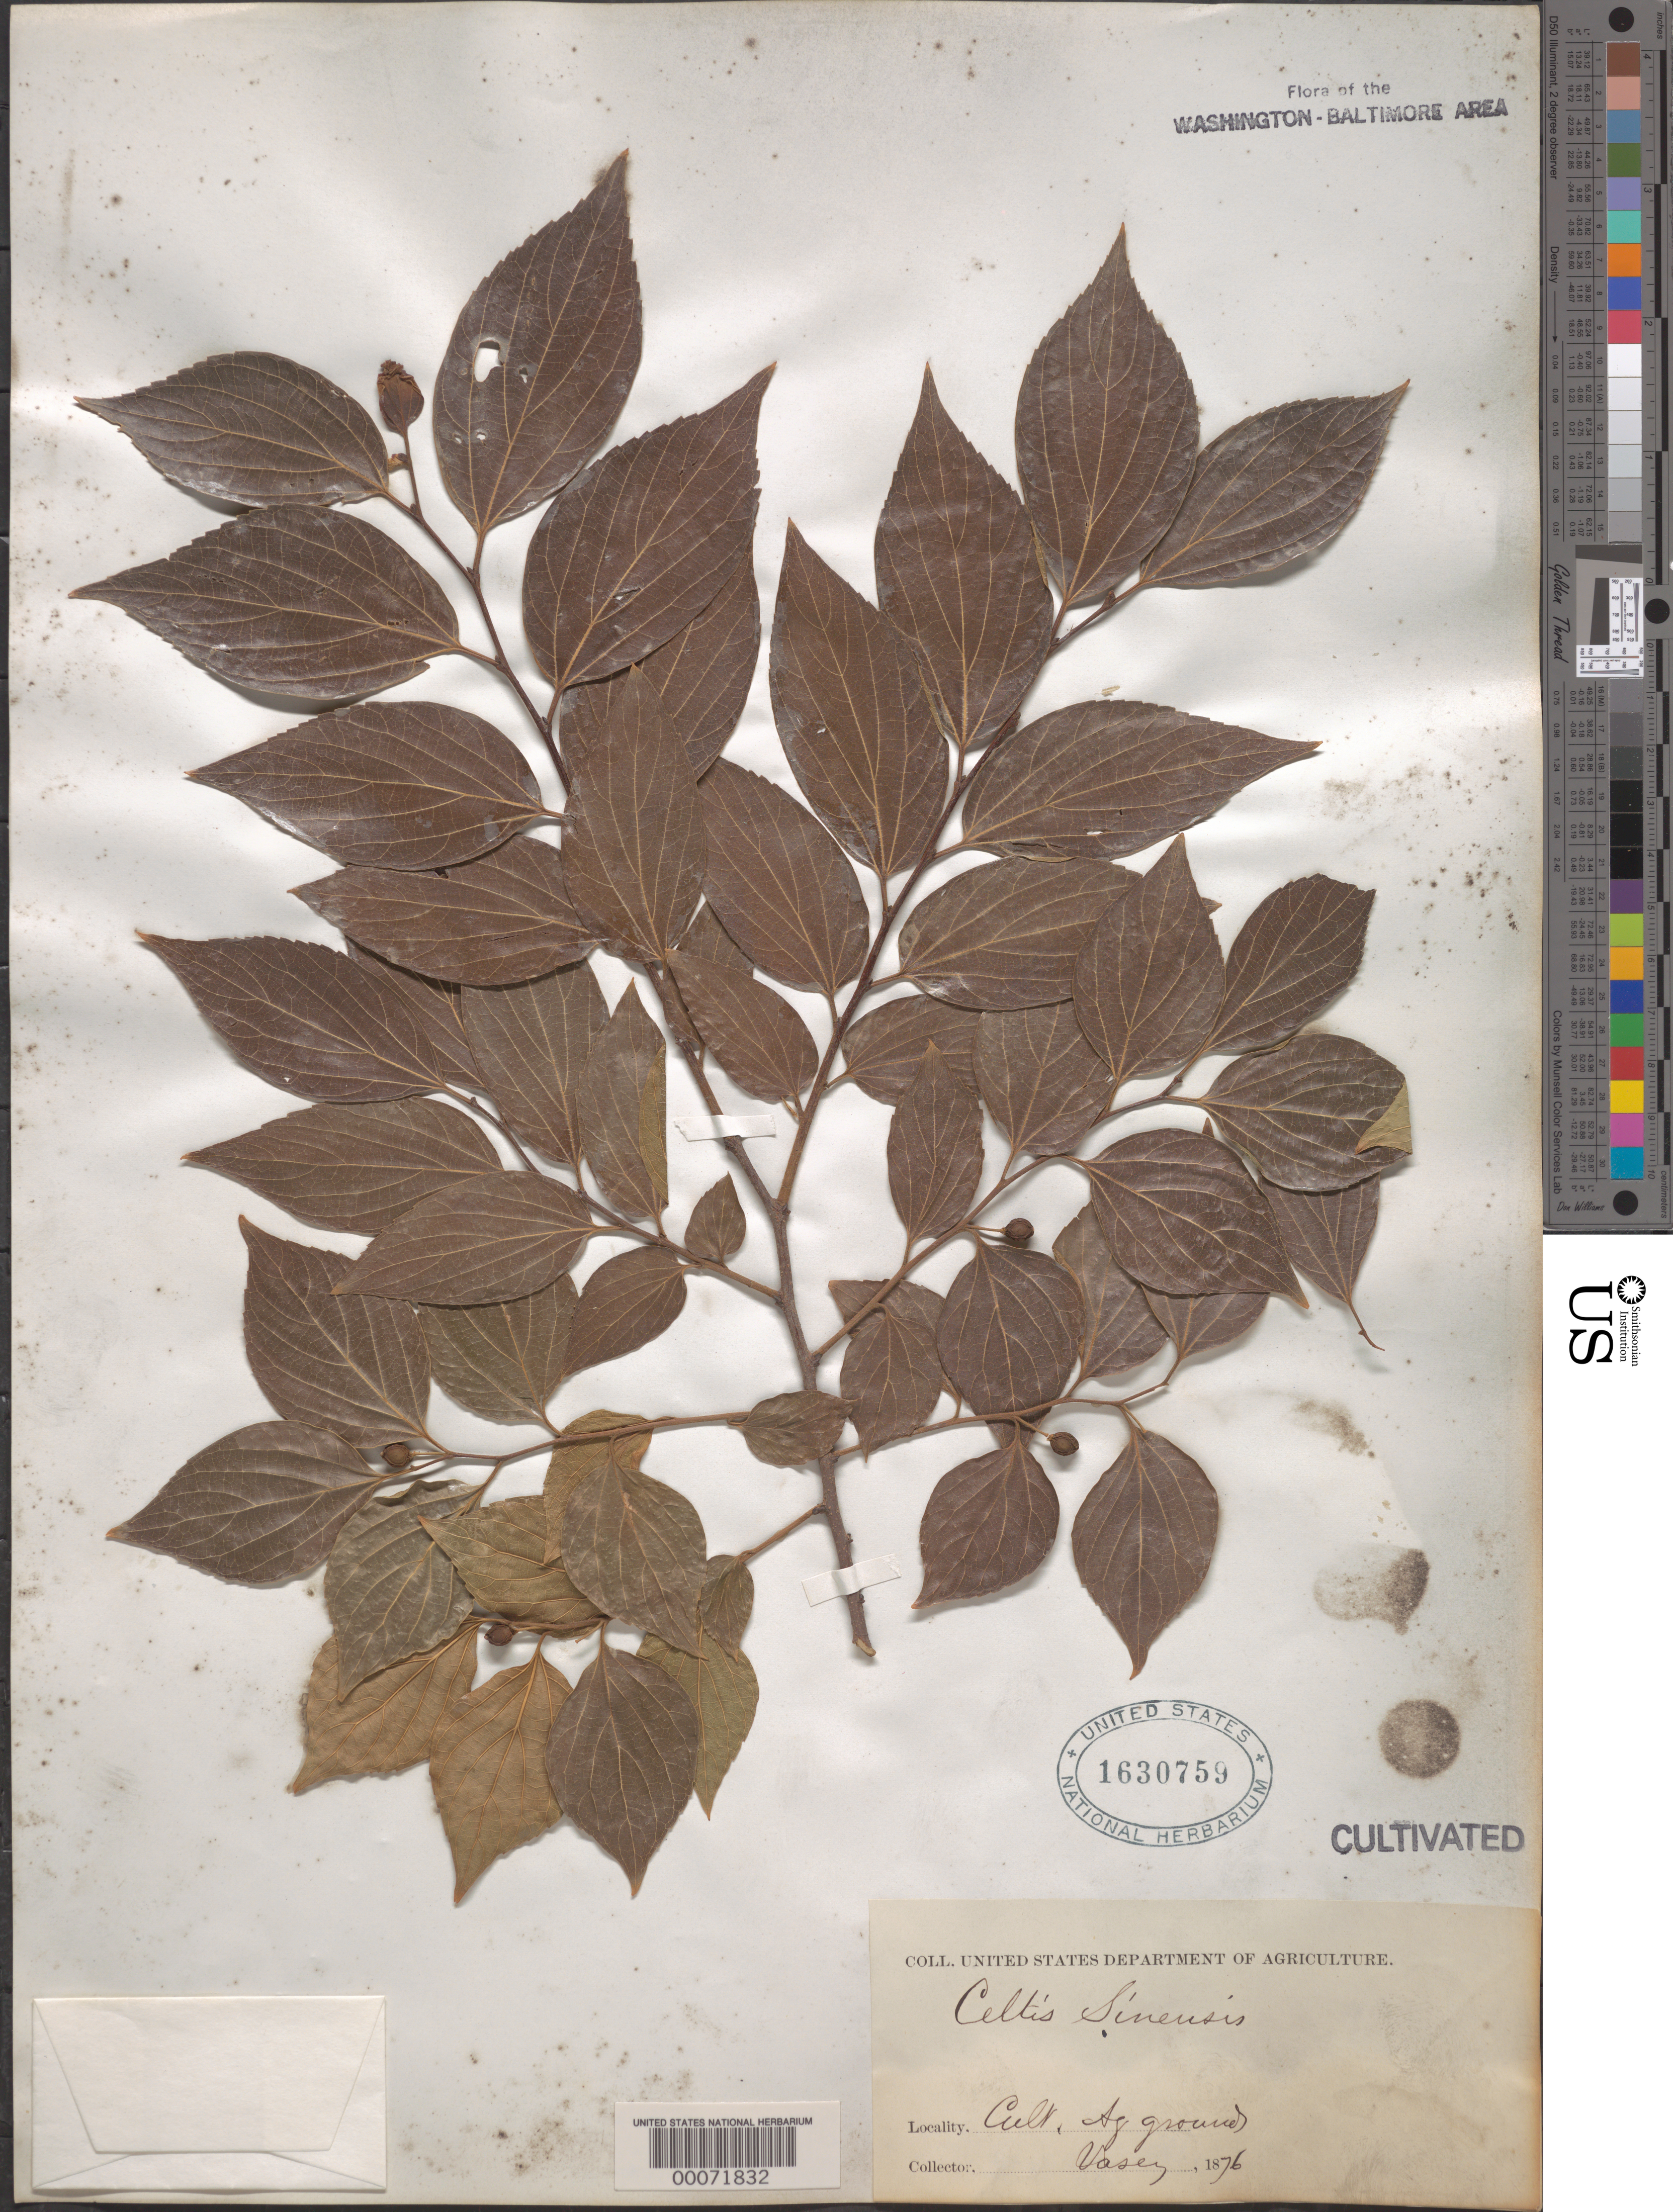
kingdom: Plantae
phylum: Tracheophyta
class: Magnoliopsida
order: Rosales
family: Cannabaceae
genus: Celtis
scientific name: Celtis sinensis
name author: Pers.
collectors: G. Vasey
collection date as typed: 1876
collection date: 1876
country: United States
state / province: District of Columbia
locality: Agricultural grounds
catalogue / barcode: US 1630759